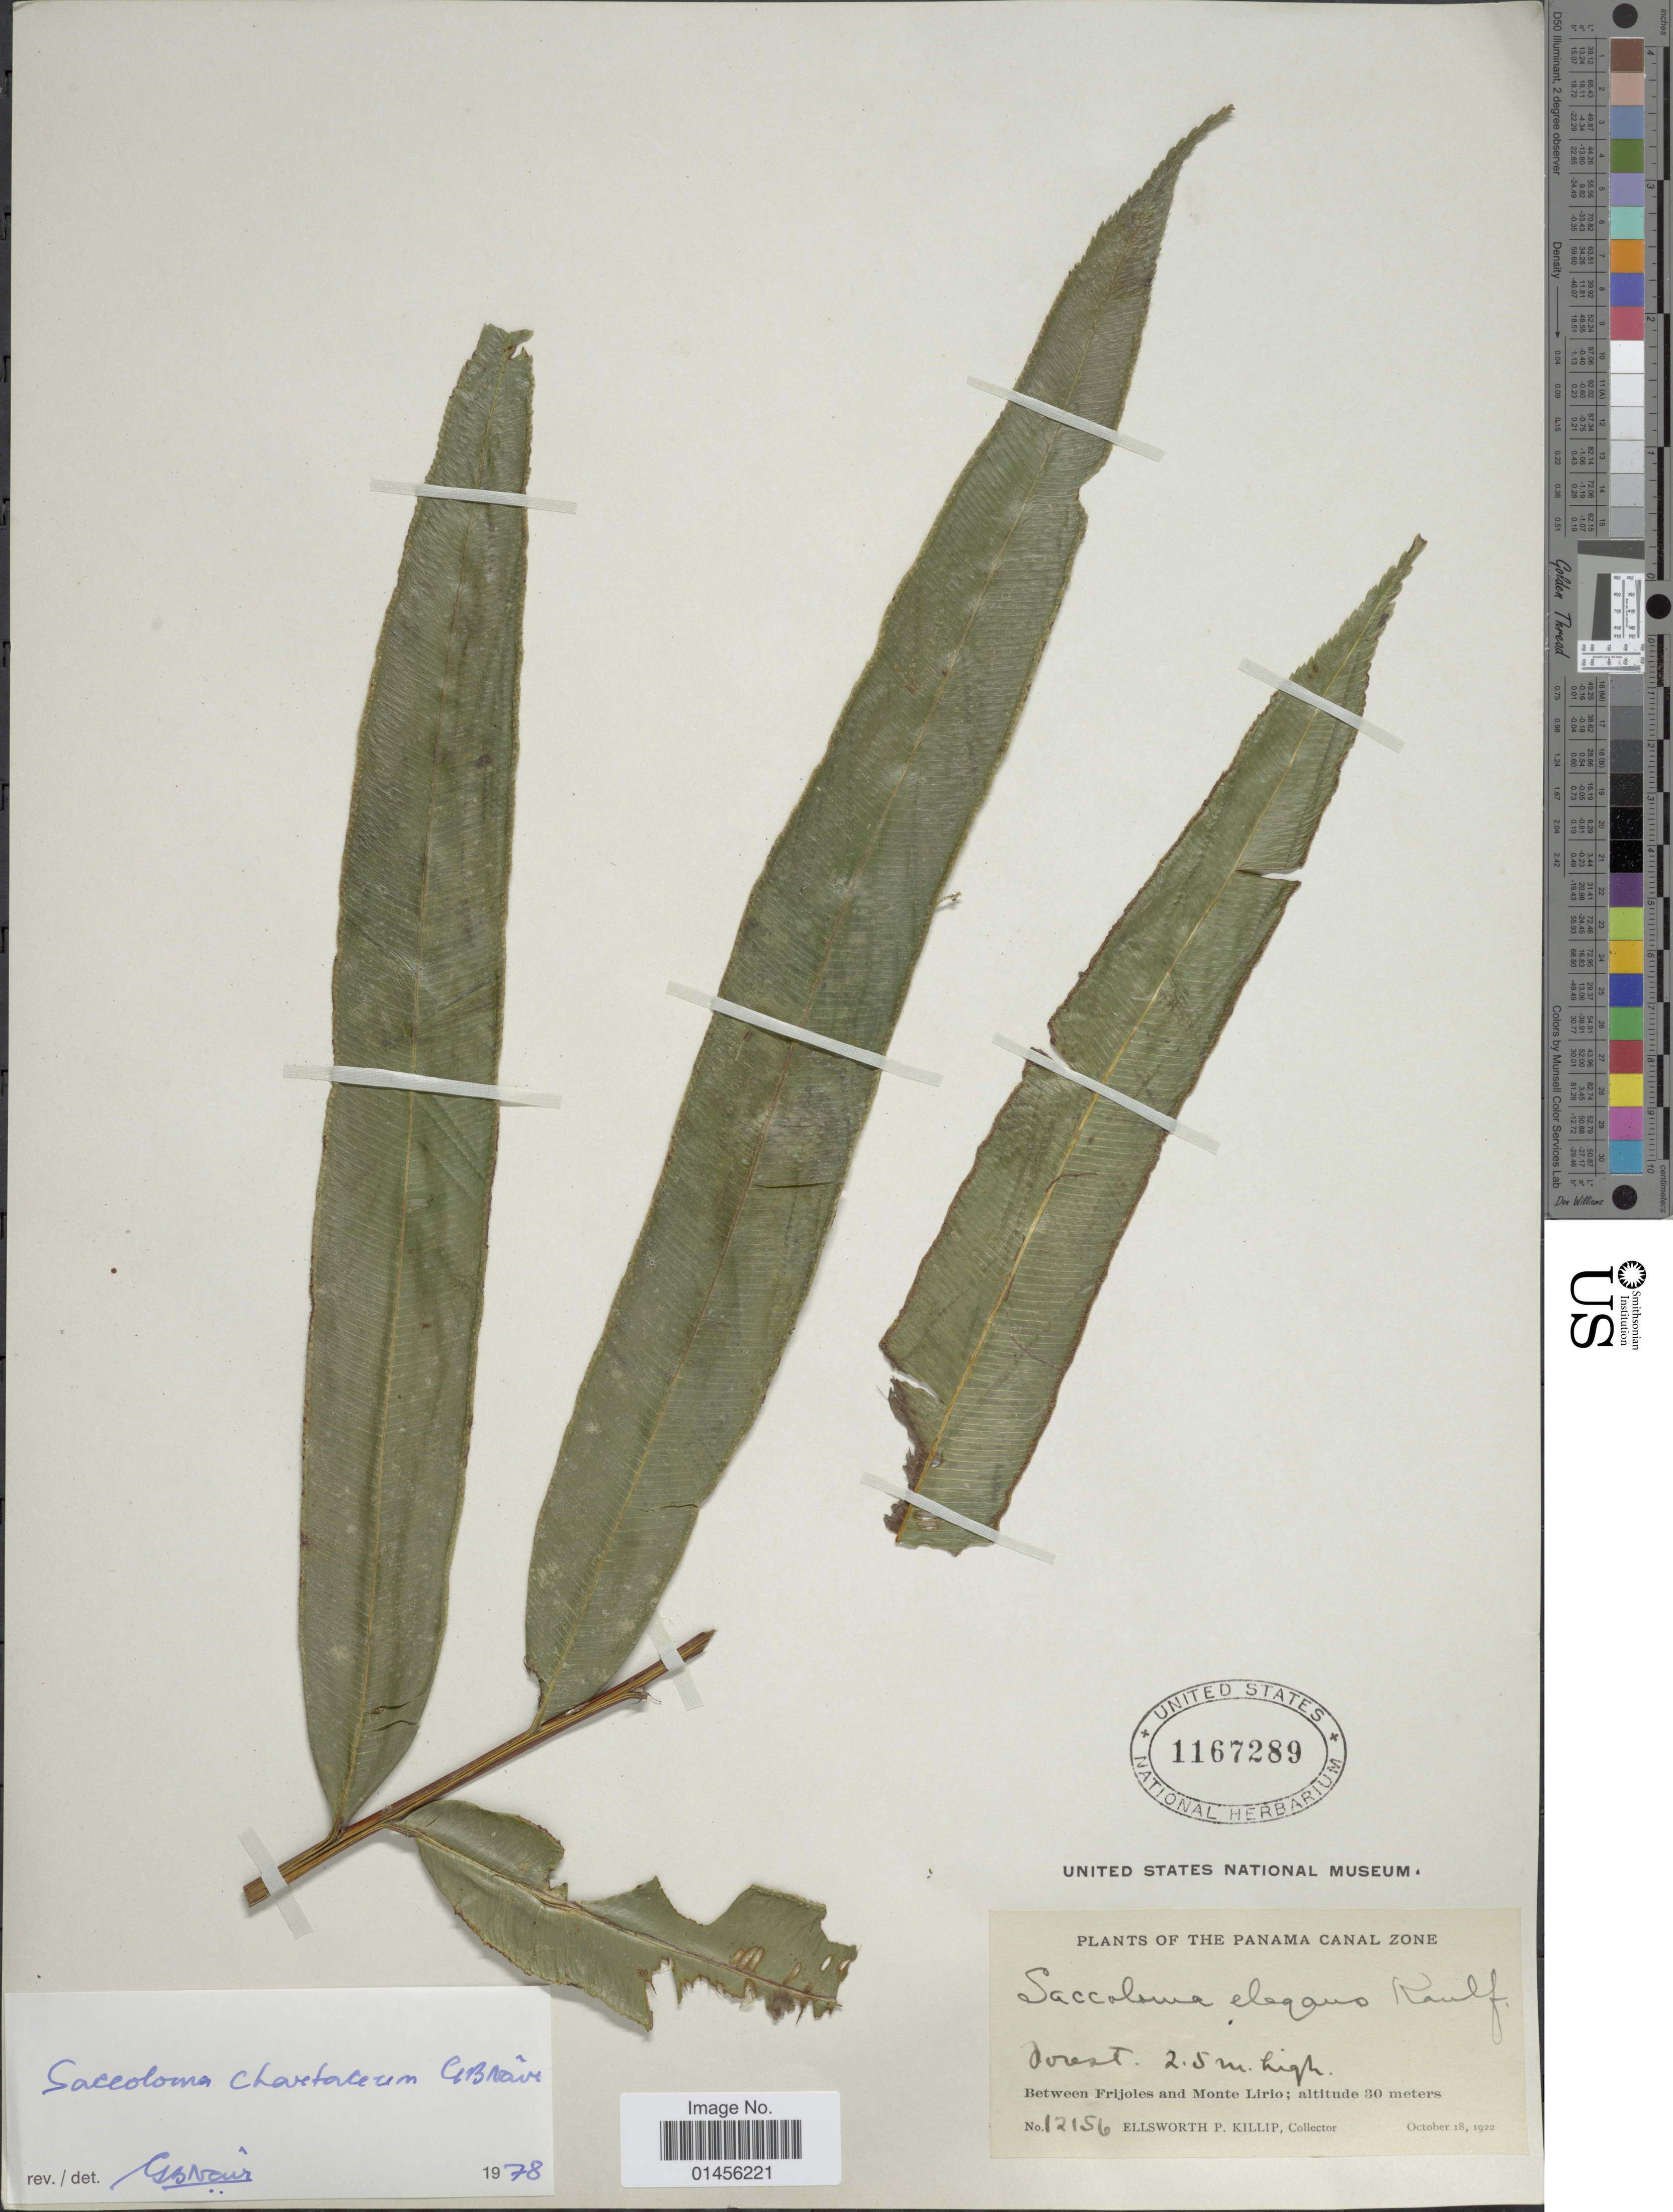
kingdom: Plantae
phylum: Tracheophyta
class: Polypodiopsida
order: Polypodiales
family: Saccolomataceae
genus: Saccoloma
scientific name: Saccoloma elegans subsp. chartaceum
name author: Cremers & K.U. Kramer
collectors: E. P. Killip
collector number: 12156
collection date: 1922-10-18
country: Panama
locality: The Panama Canal Zone, Between Frijoles and Monte Lirio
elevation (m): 30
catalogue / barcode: US 1167289